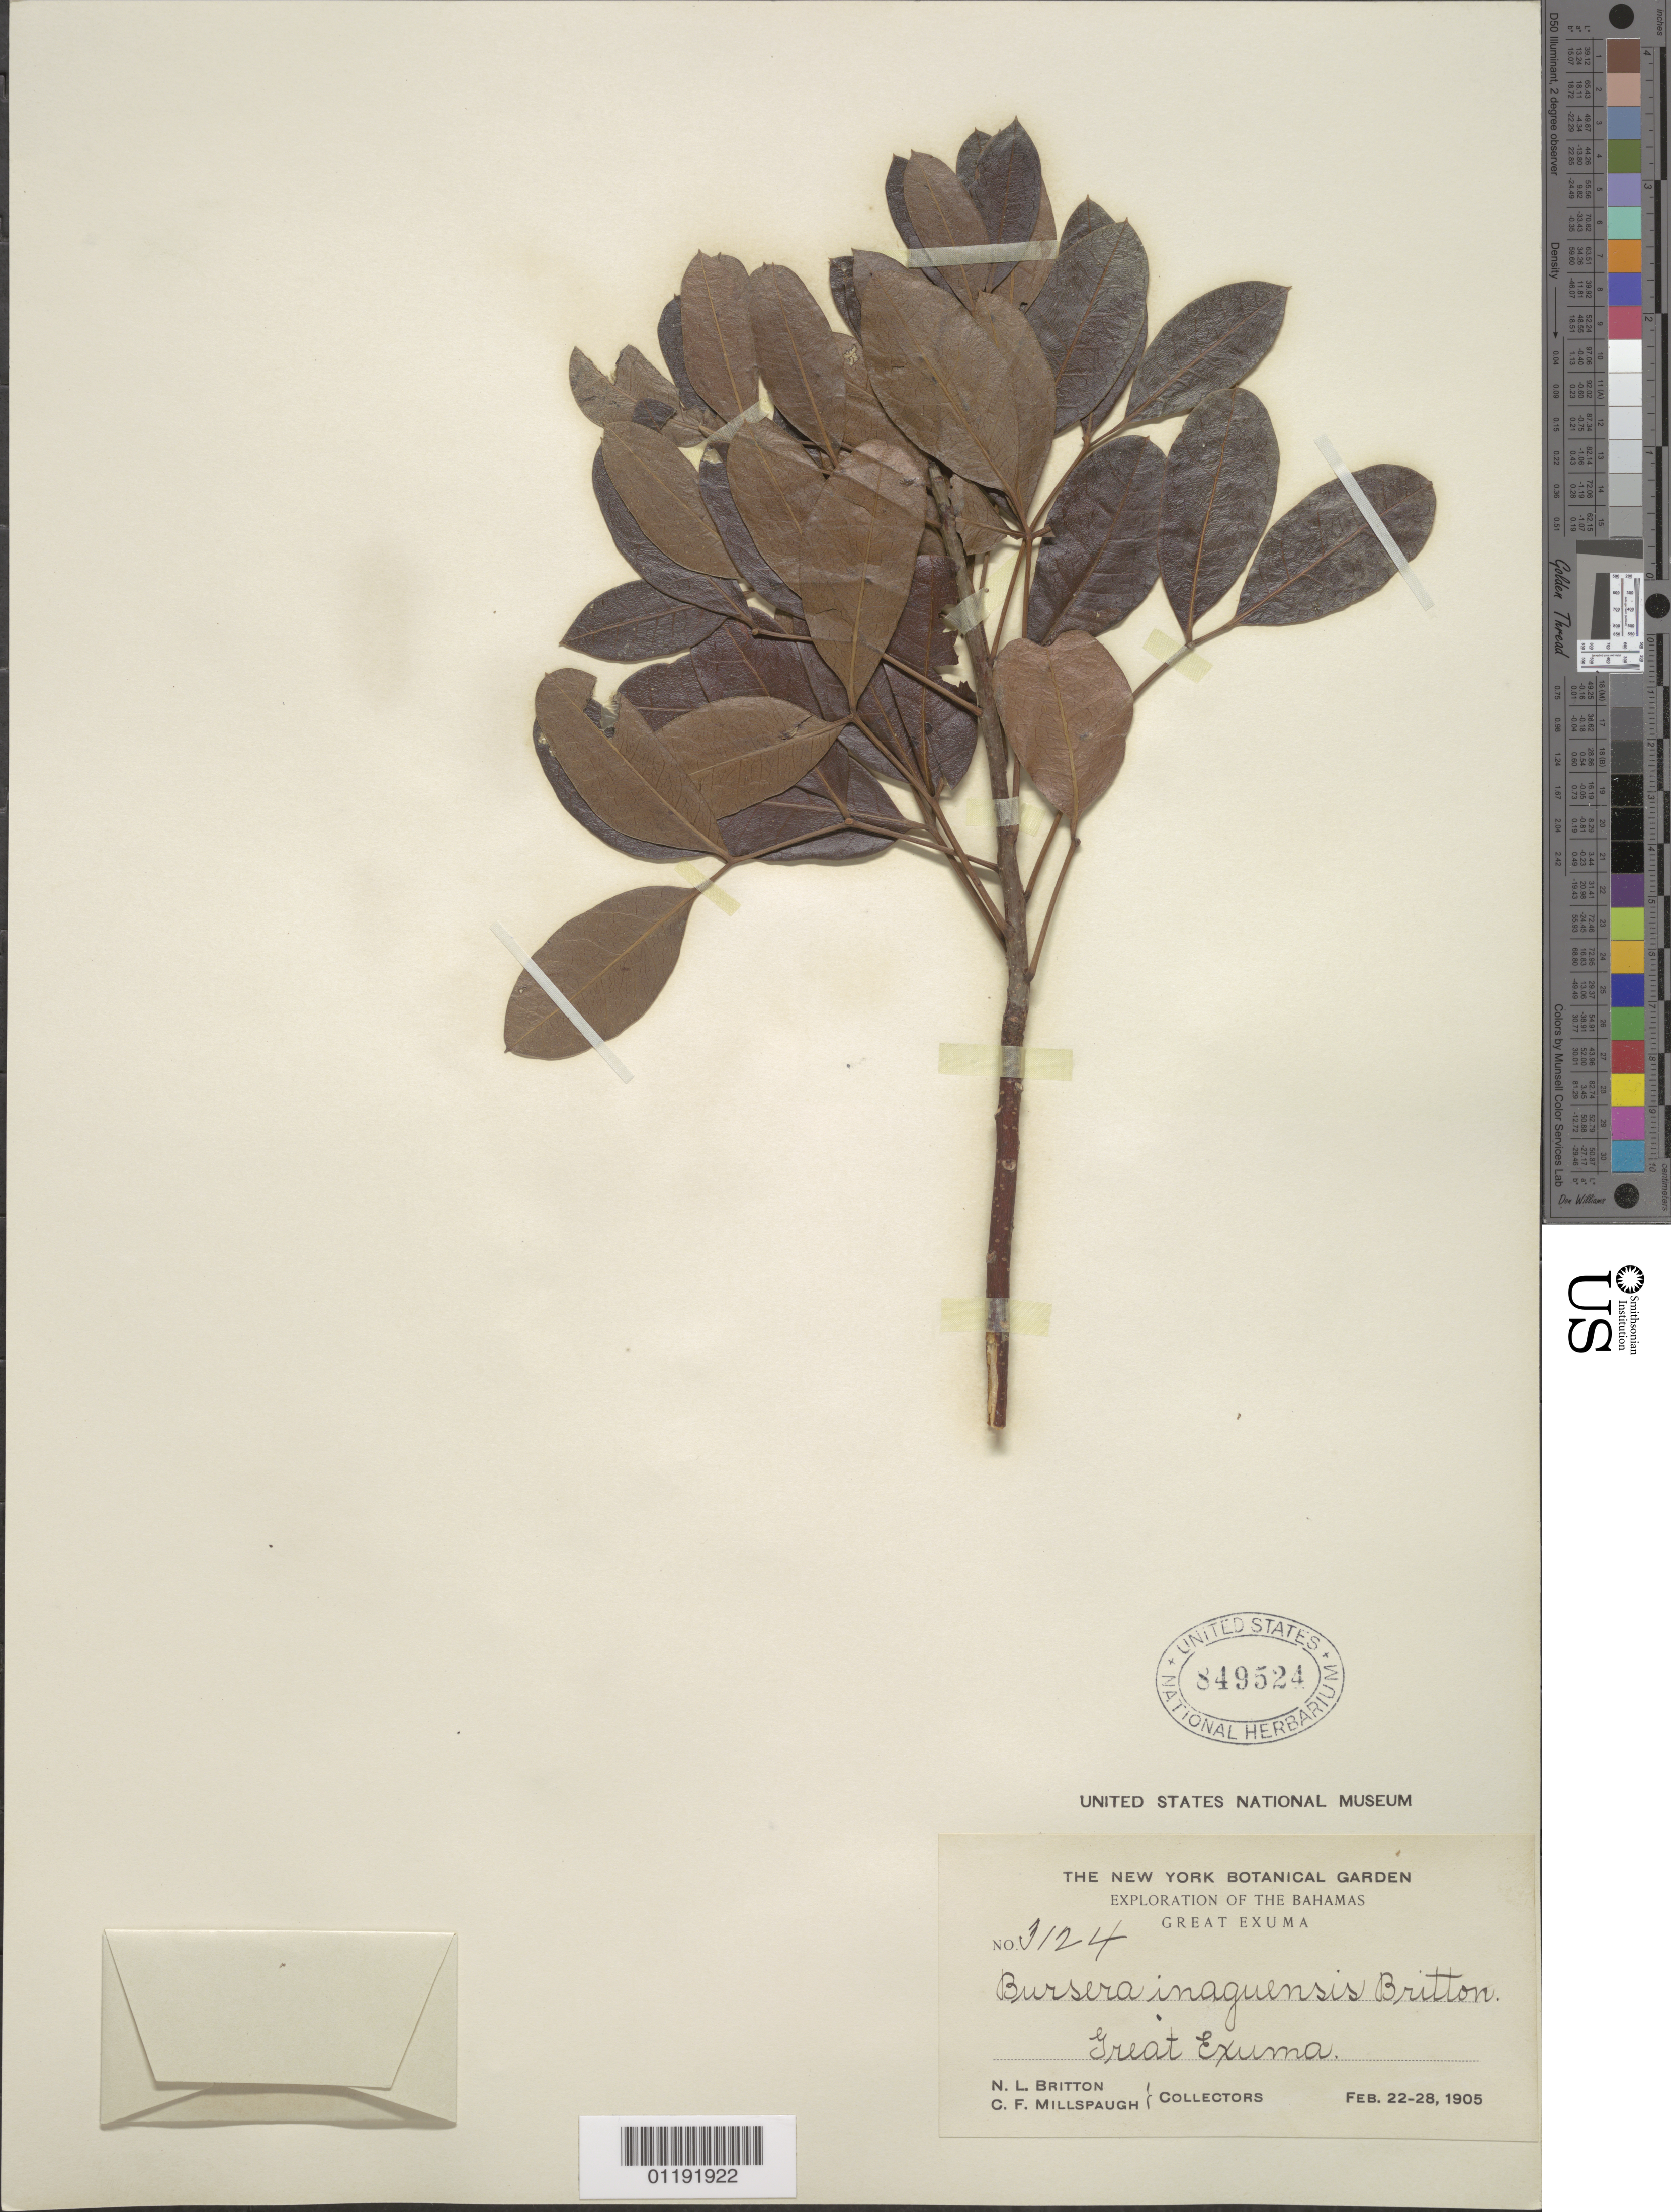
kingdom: Plantae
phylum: Tracheophyta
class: Magnoliopsida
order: Sapindales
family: Burseraceae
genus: Bursera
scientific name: Bursera inaguensis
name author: Britton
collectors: N. Britton & C. F. Millspaugh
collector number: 3124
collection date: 1905-02-22/1905-02-28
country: Bahamas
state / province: Great Exuma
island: Great Exuma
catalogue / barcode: US 849524